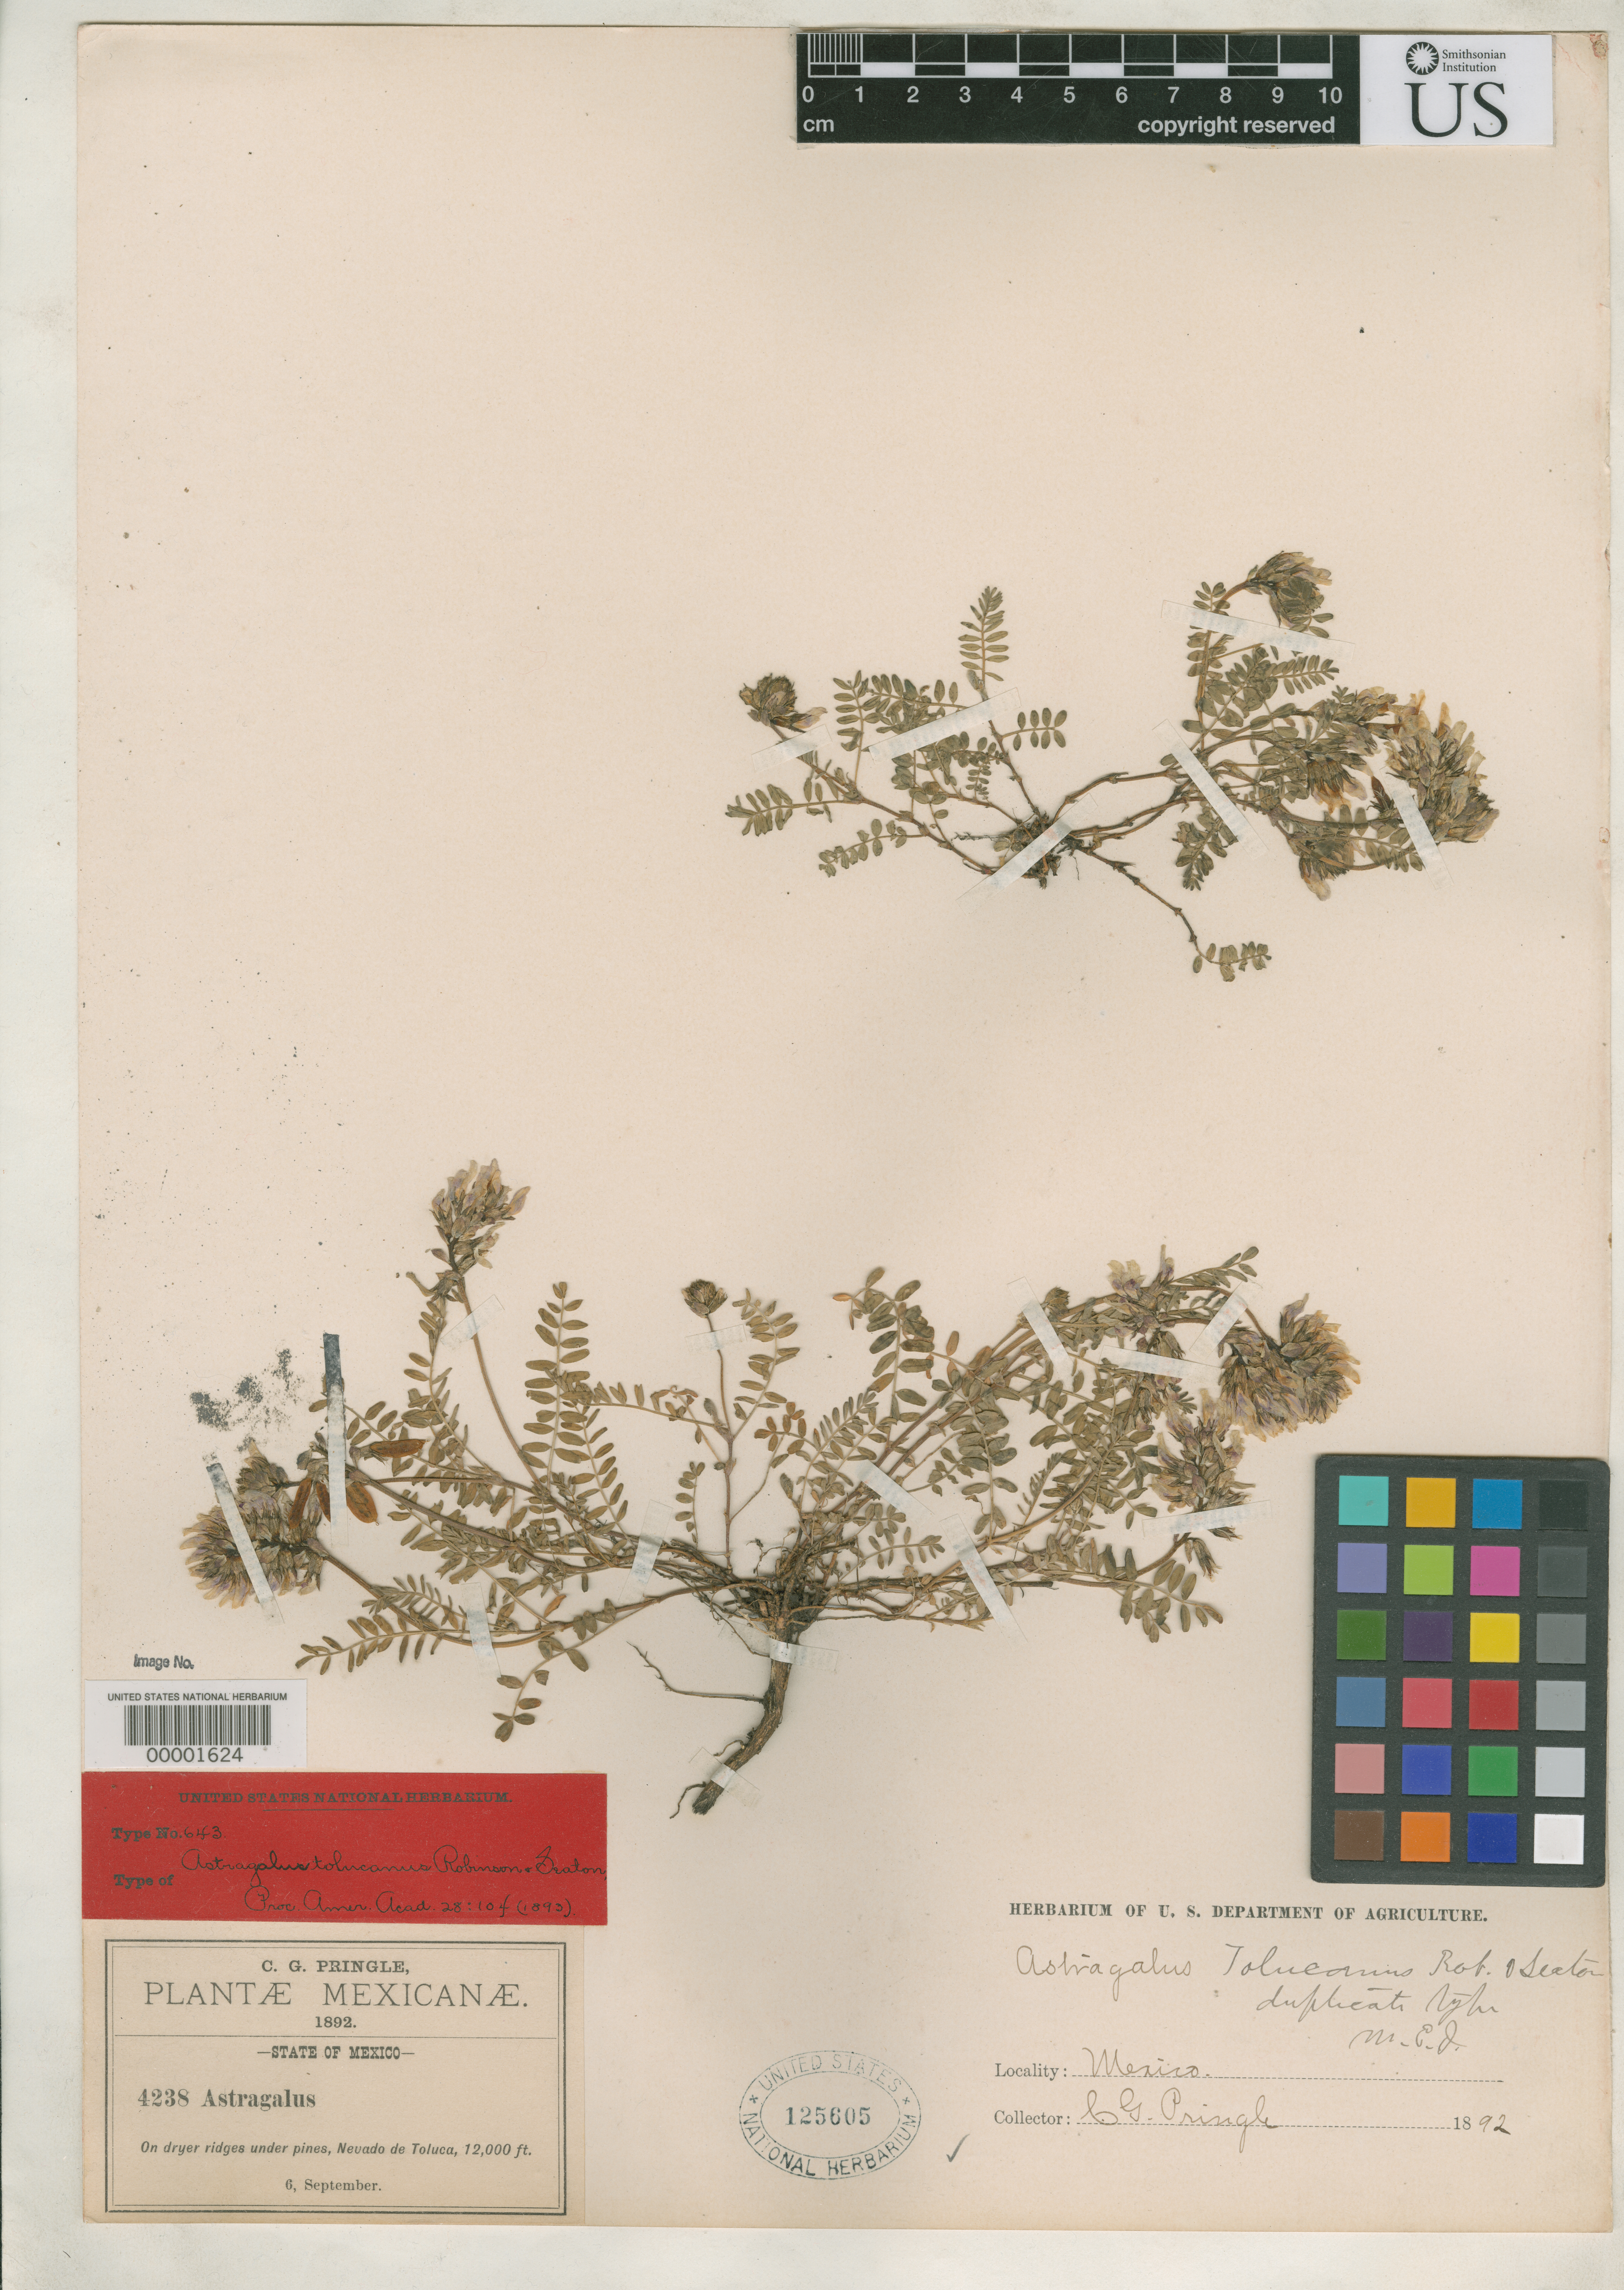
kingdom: Plantae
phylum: Tracheophyta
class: Magnoliopsida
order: Fabales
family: Fabaceae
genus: Astragalus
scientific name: Astragalus tolucanus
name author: B.L. Rob. & Seaton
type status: Isotype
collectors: C. G. Pringle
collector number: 4238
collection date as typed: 06 Sep 1892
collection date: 1892-09-06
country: Mexico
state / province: México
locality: Nevado de Toluca.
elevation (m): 3658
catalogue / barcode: US 125605